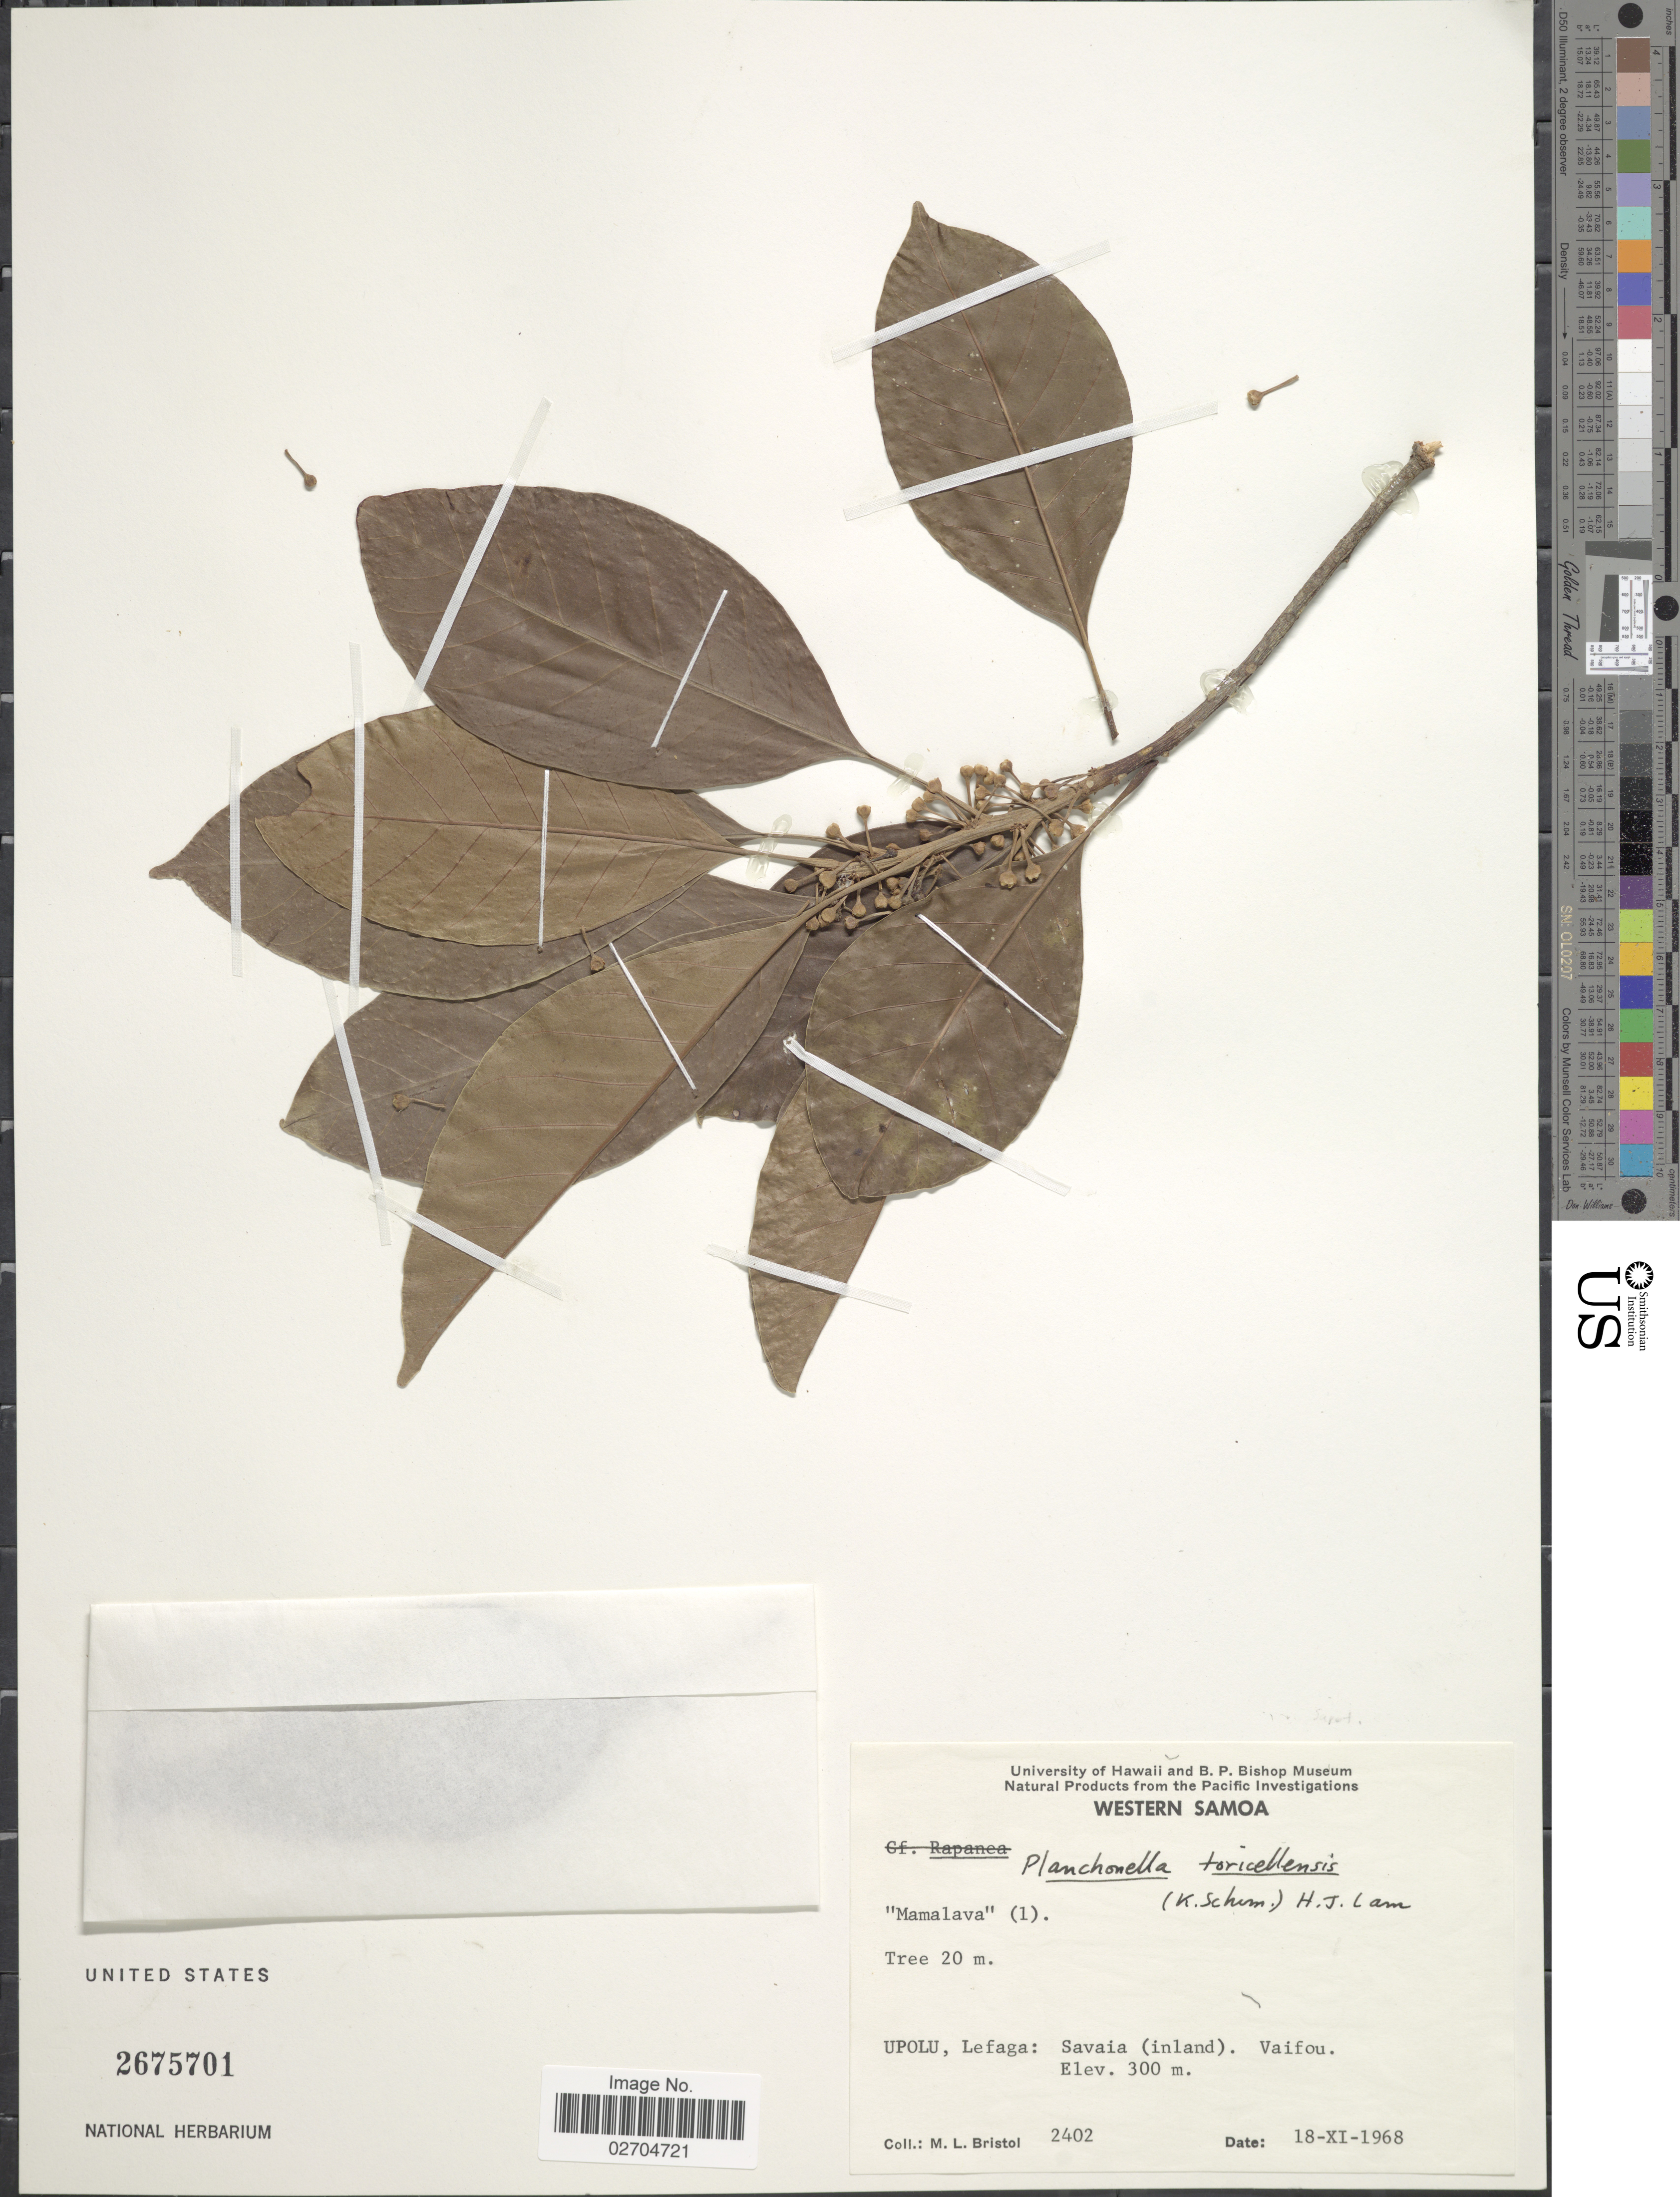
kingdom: Plantae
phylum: Tracheophyta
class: Magnoliopsida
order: Ericales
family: Sapotaceae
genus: Planchonella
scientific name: Planchonella torricellensis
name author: (K. Schum.) H.J. Lam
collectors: M. L. Bristol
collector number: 2402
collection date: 1968-11-18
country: Samoa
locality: Upolu, Lefaga: Savaia (inland). Vaifou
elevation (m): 300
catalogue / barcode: US 2675701